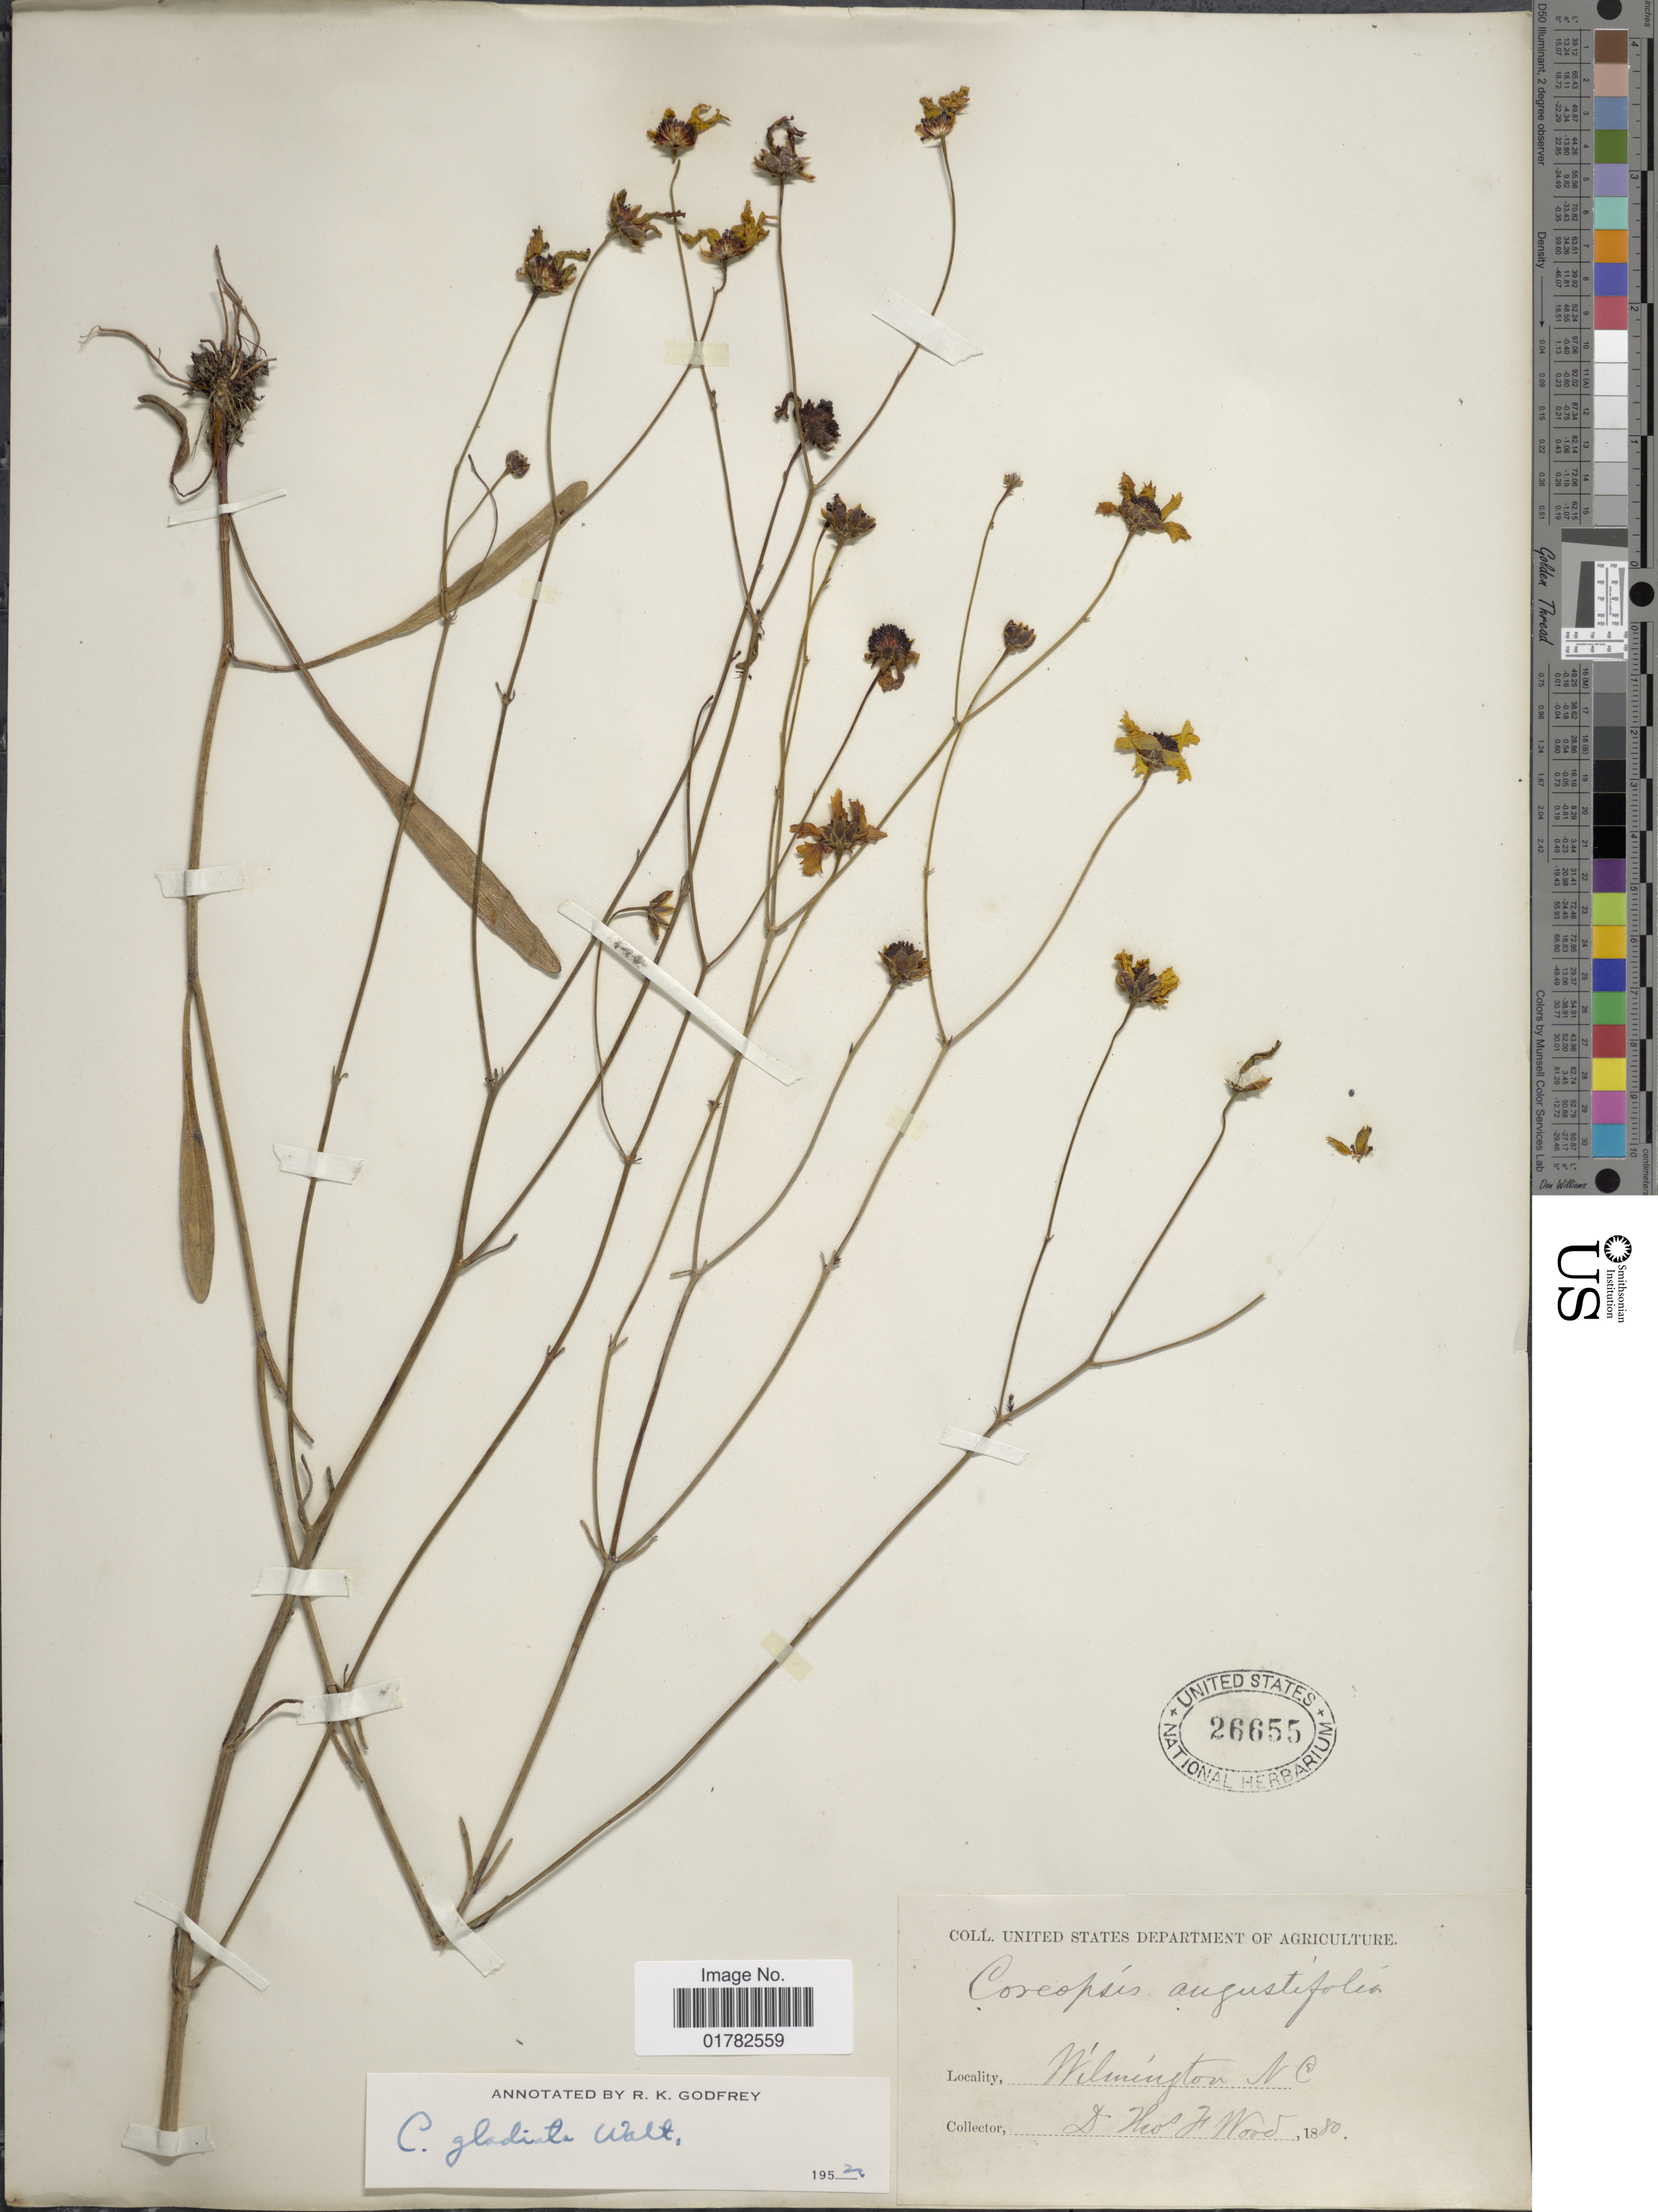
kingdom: Plantae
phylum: Tracheophyta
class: Magnoliopsida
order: Asterales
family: Asteraceae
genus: Coreopsis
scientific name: Coreopsis gladiata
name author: Walter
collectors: T. F. Wood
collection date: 1880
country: United States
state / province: North Carolina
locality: Wilmington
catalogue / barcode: US 26655